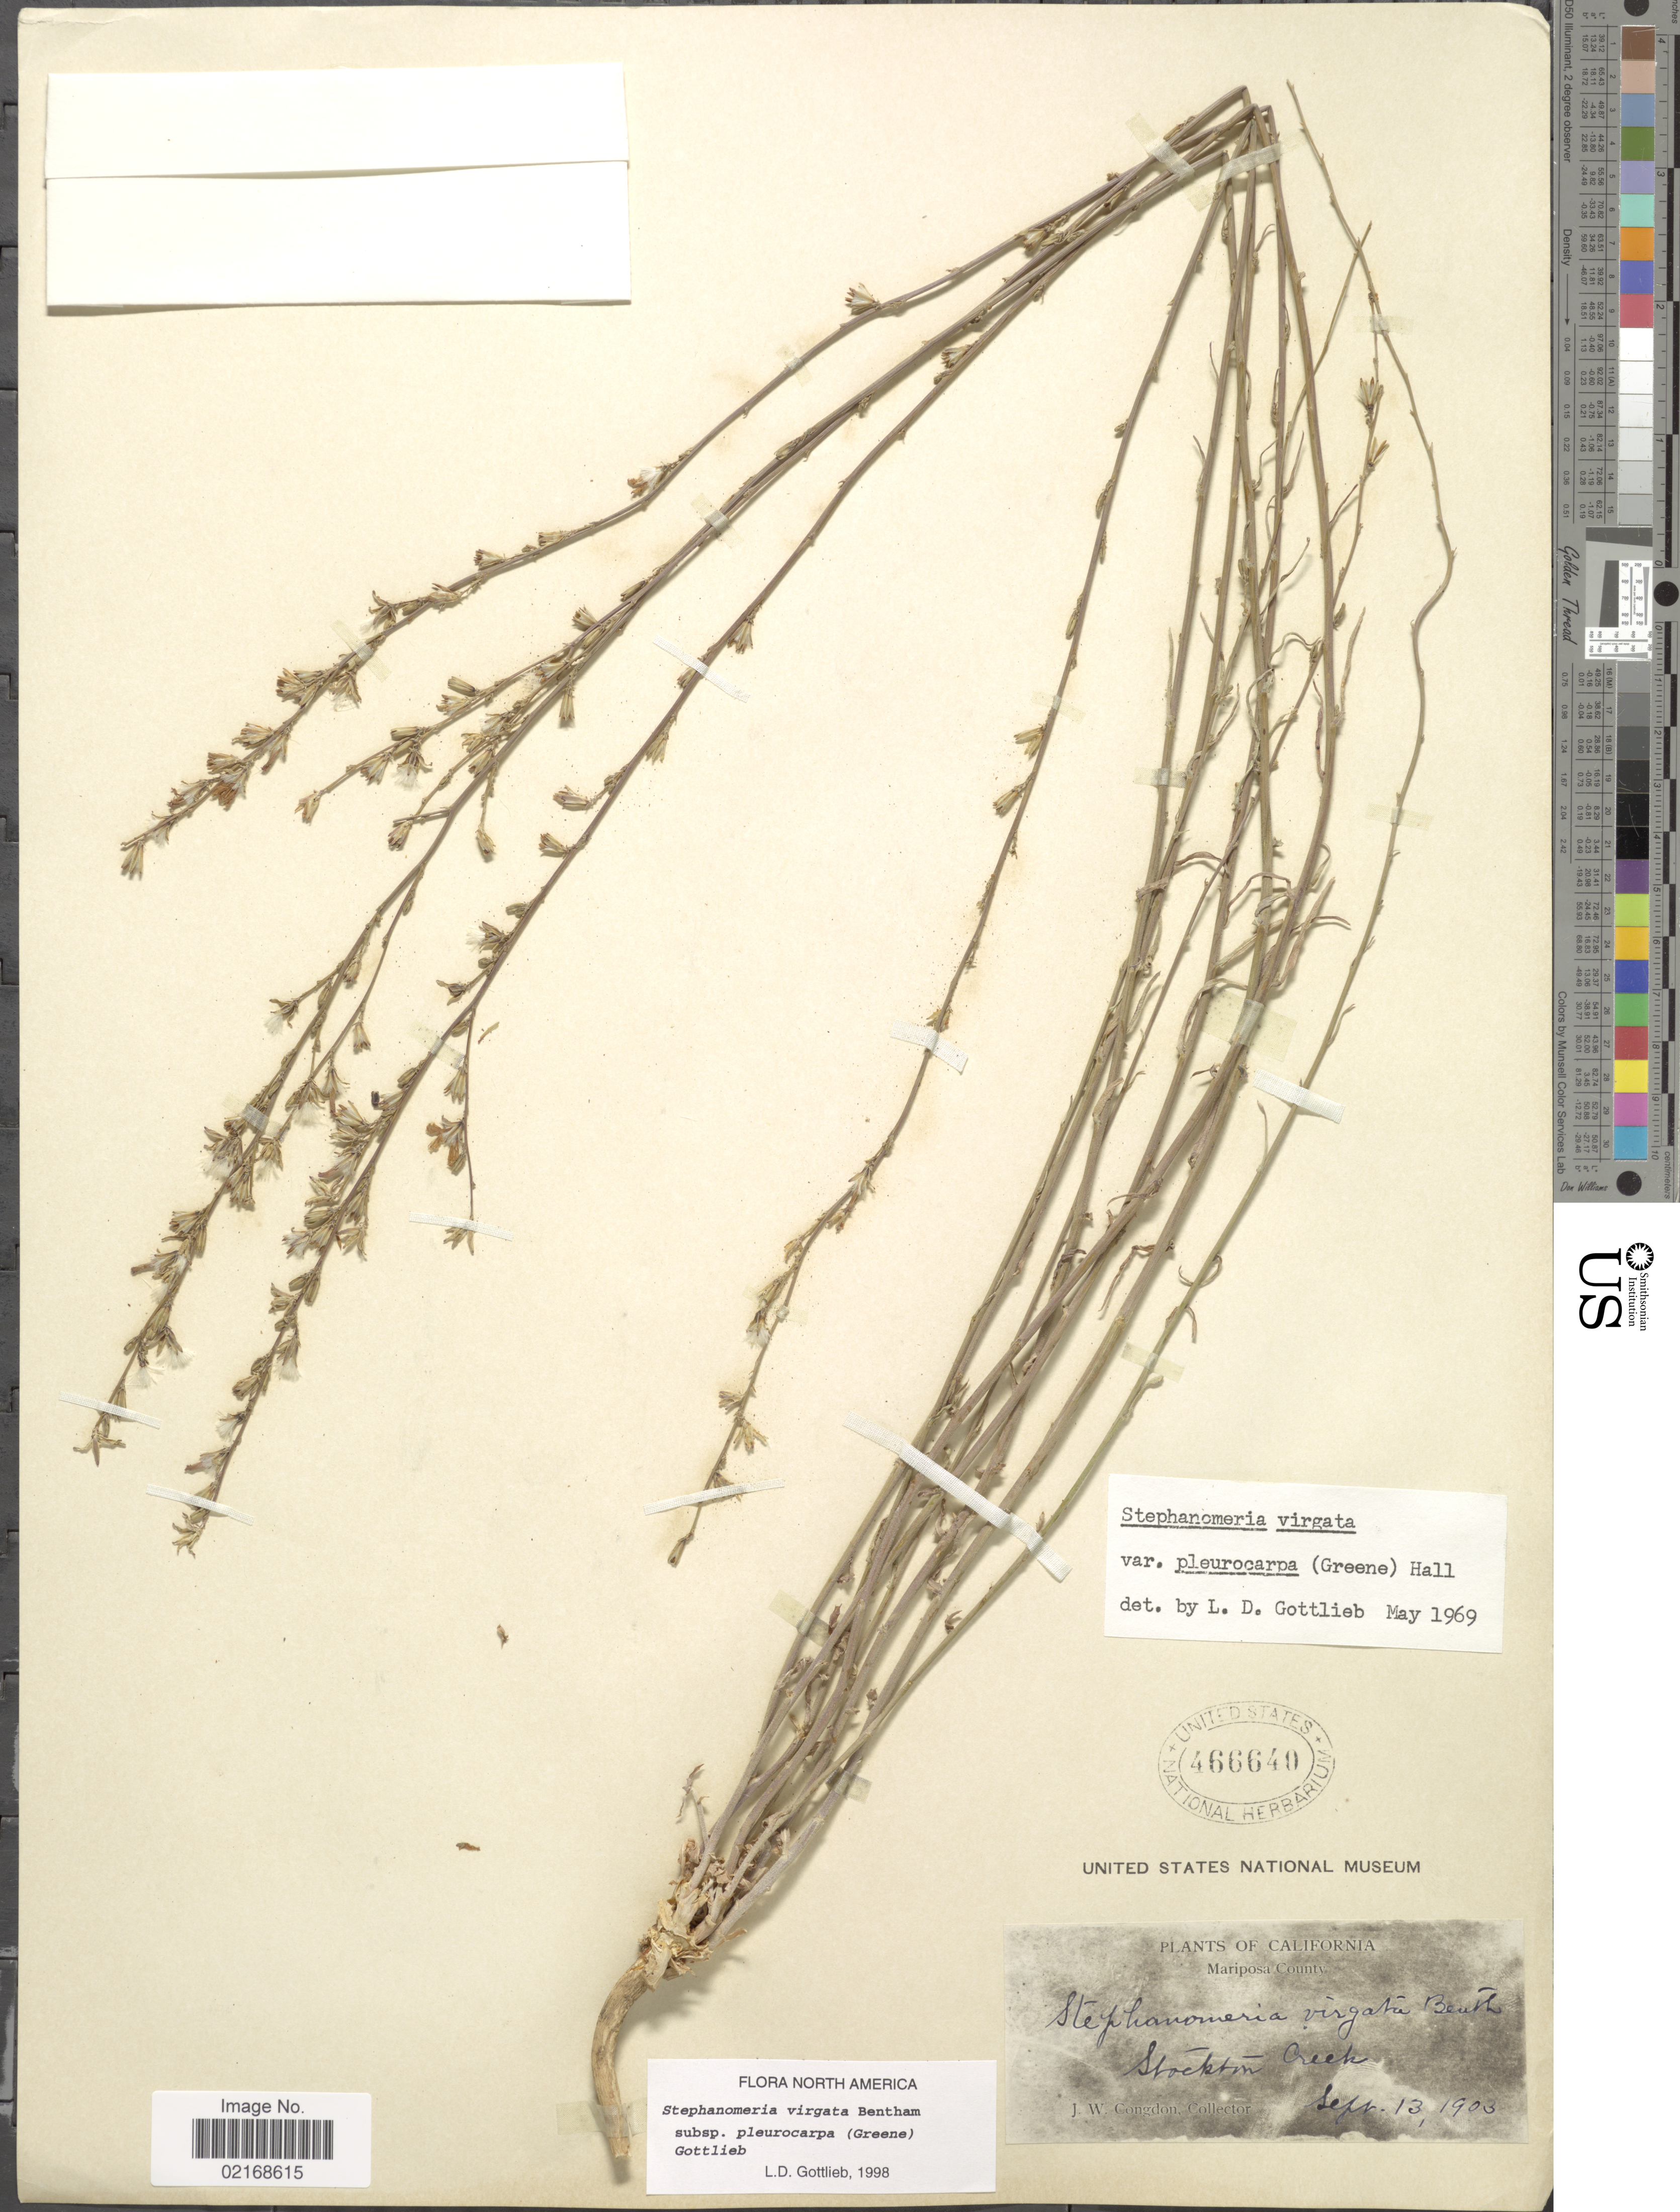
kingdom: Plantae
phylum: Tracheophyta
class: Magnoliopsida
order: Asterales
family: Asteraceae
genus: Stephanomeria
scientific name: Stephanomeria virgata subsp. pleurocarpa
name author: (Greene) Gottlieb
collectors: J. W. Congdon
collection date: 1903-09-13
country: United States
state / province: California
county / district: Mariposa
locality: Mariposa County, Stockton Creek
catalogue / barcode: US 466640